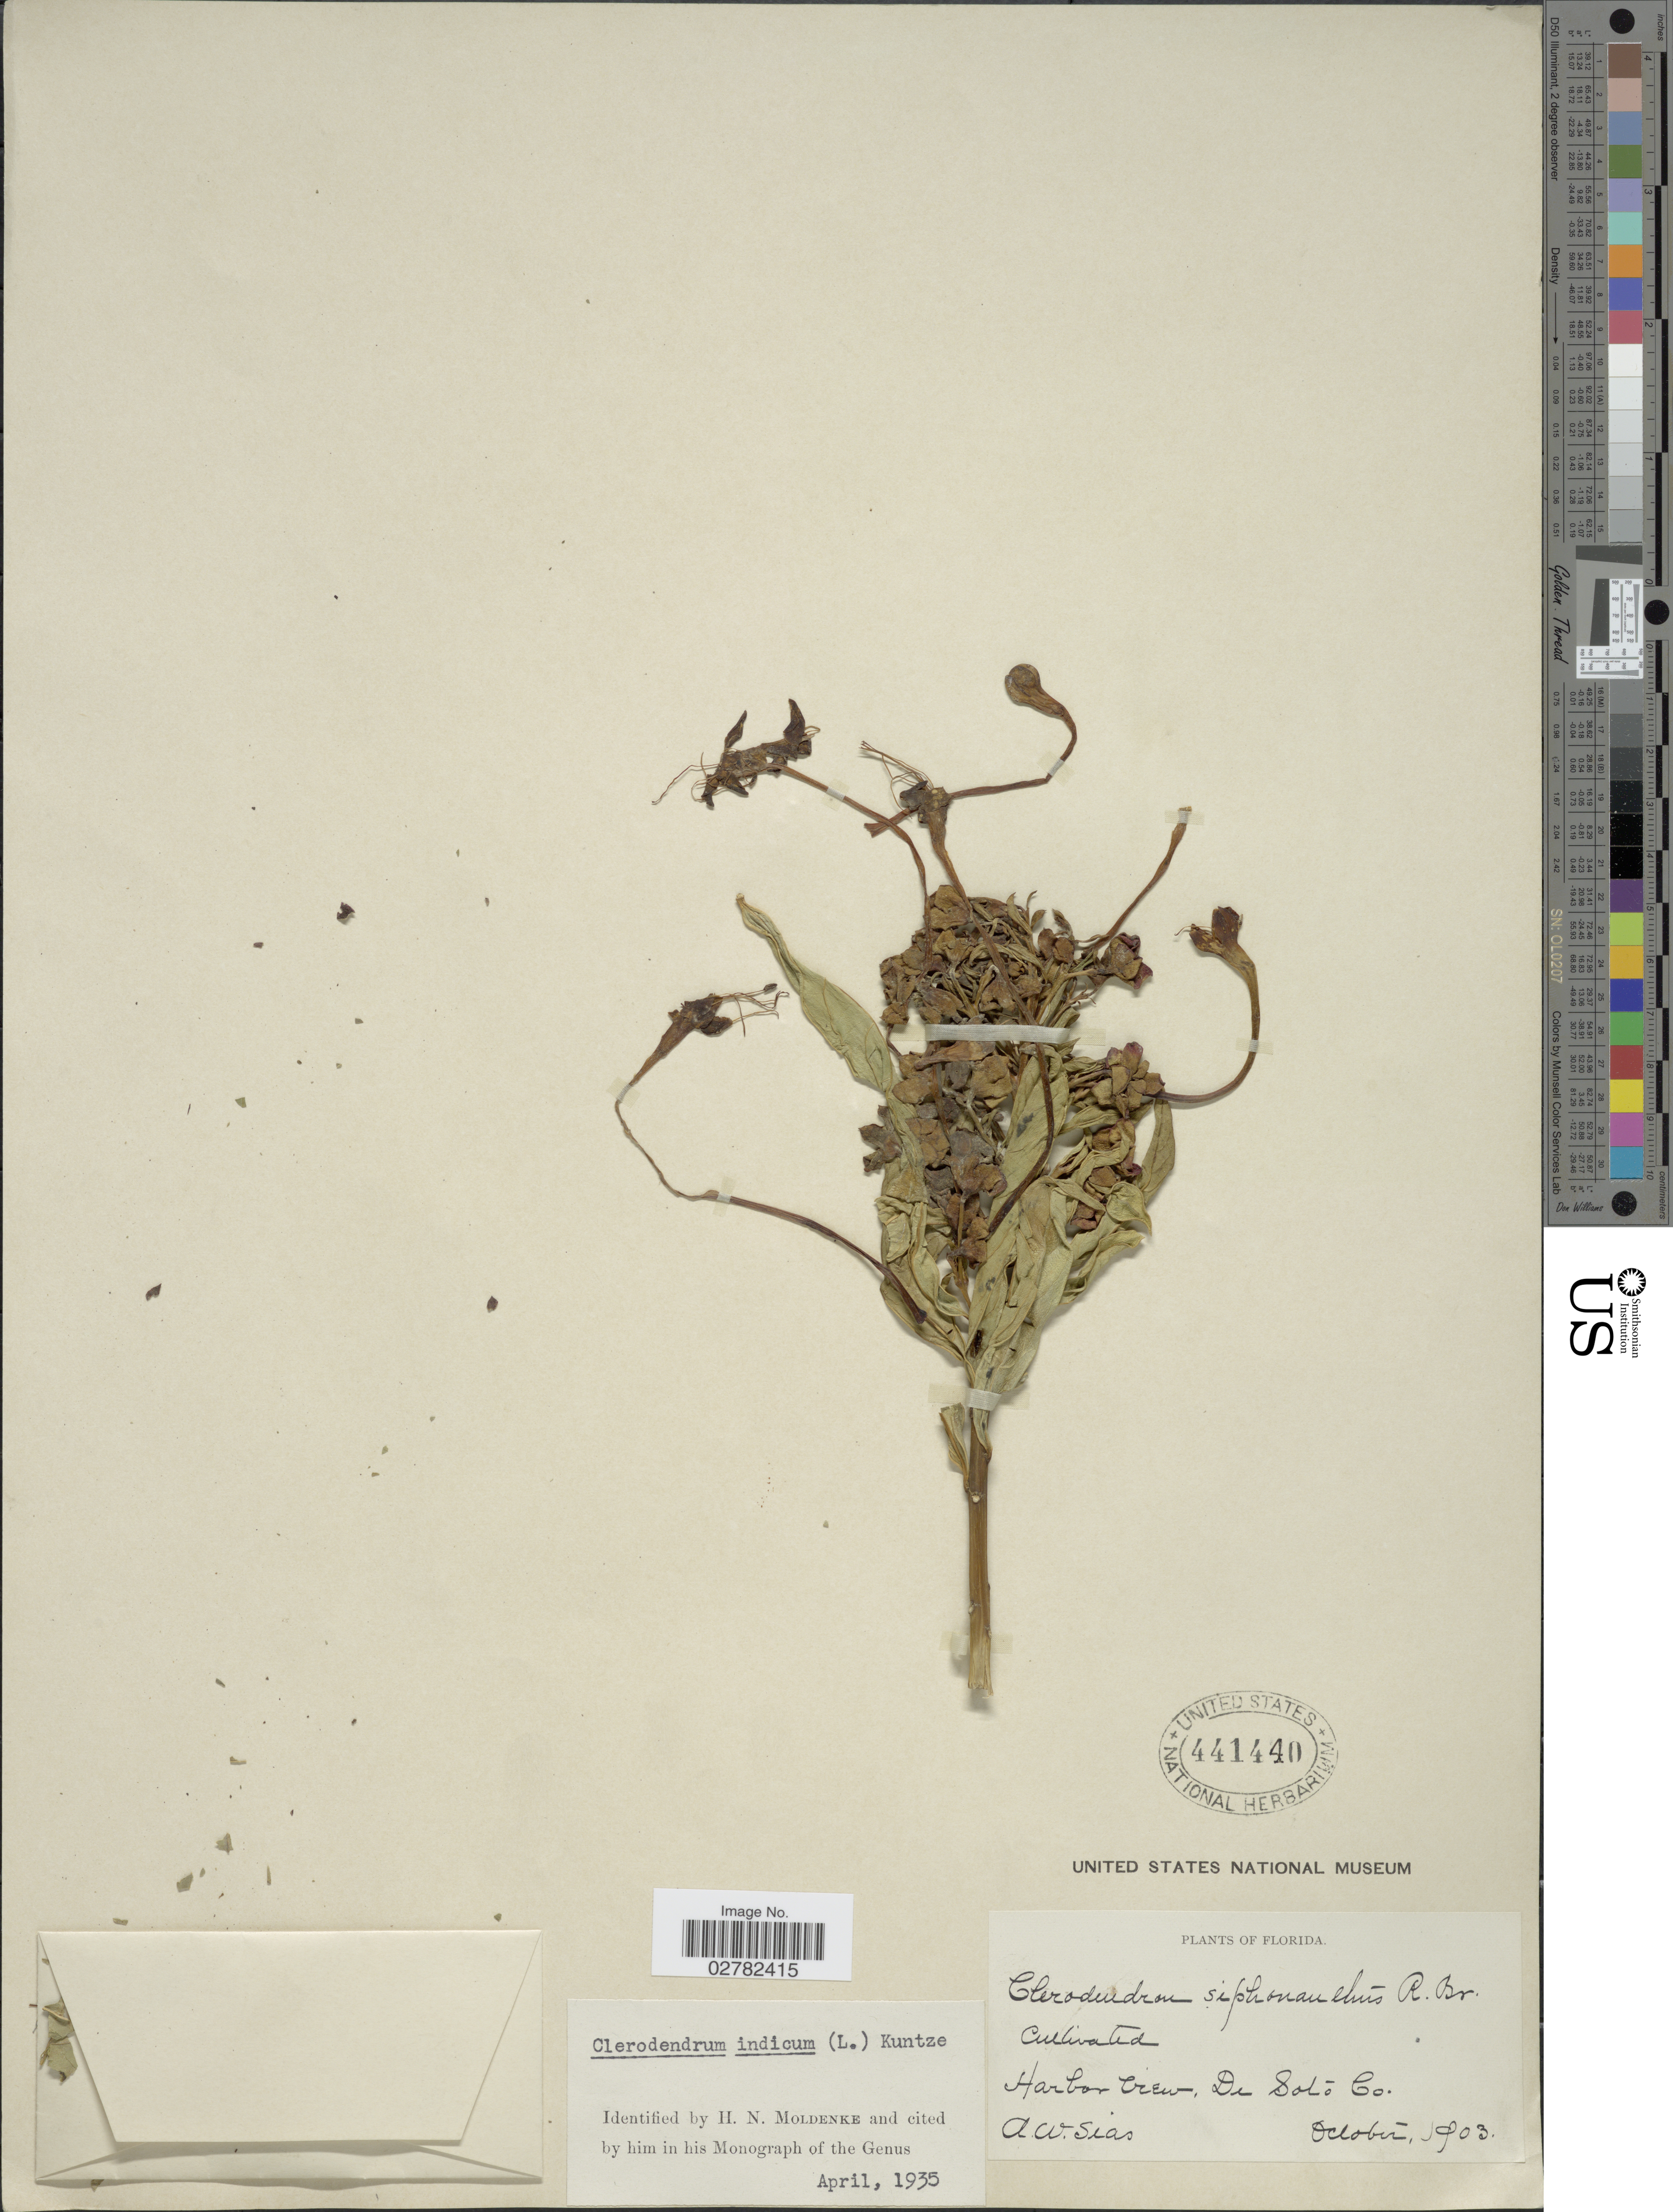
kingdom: Plantae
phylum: Tracheophyta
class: Magnoliopsida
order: Lamiales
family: Lamiaceae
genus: Clerodendrum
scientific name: Clerodendrum indicum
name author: (L.) Kuntze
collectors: A. Sias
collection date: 1903-10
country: United States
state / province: Florida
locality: Harbor Crew, De Soto Co.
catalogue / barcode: US 441440